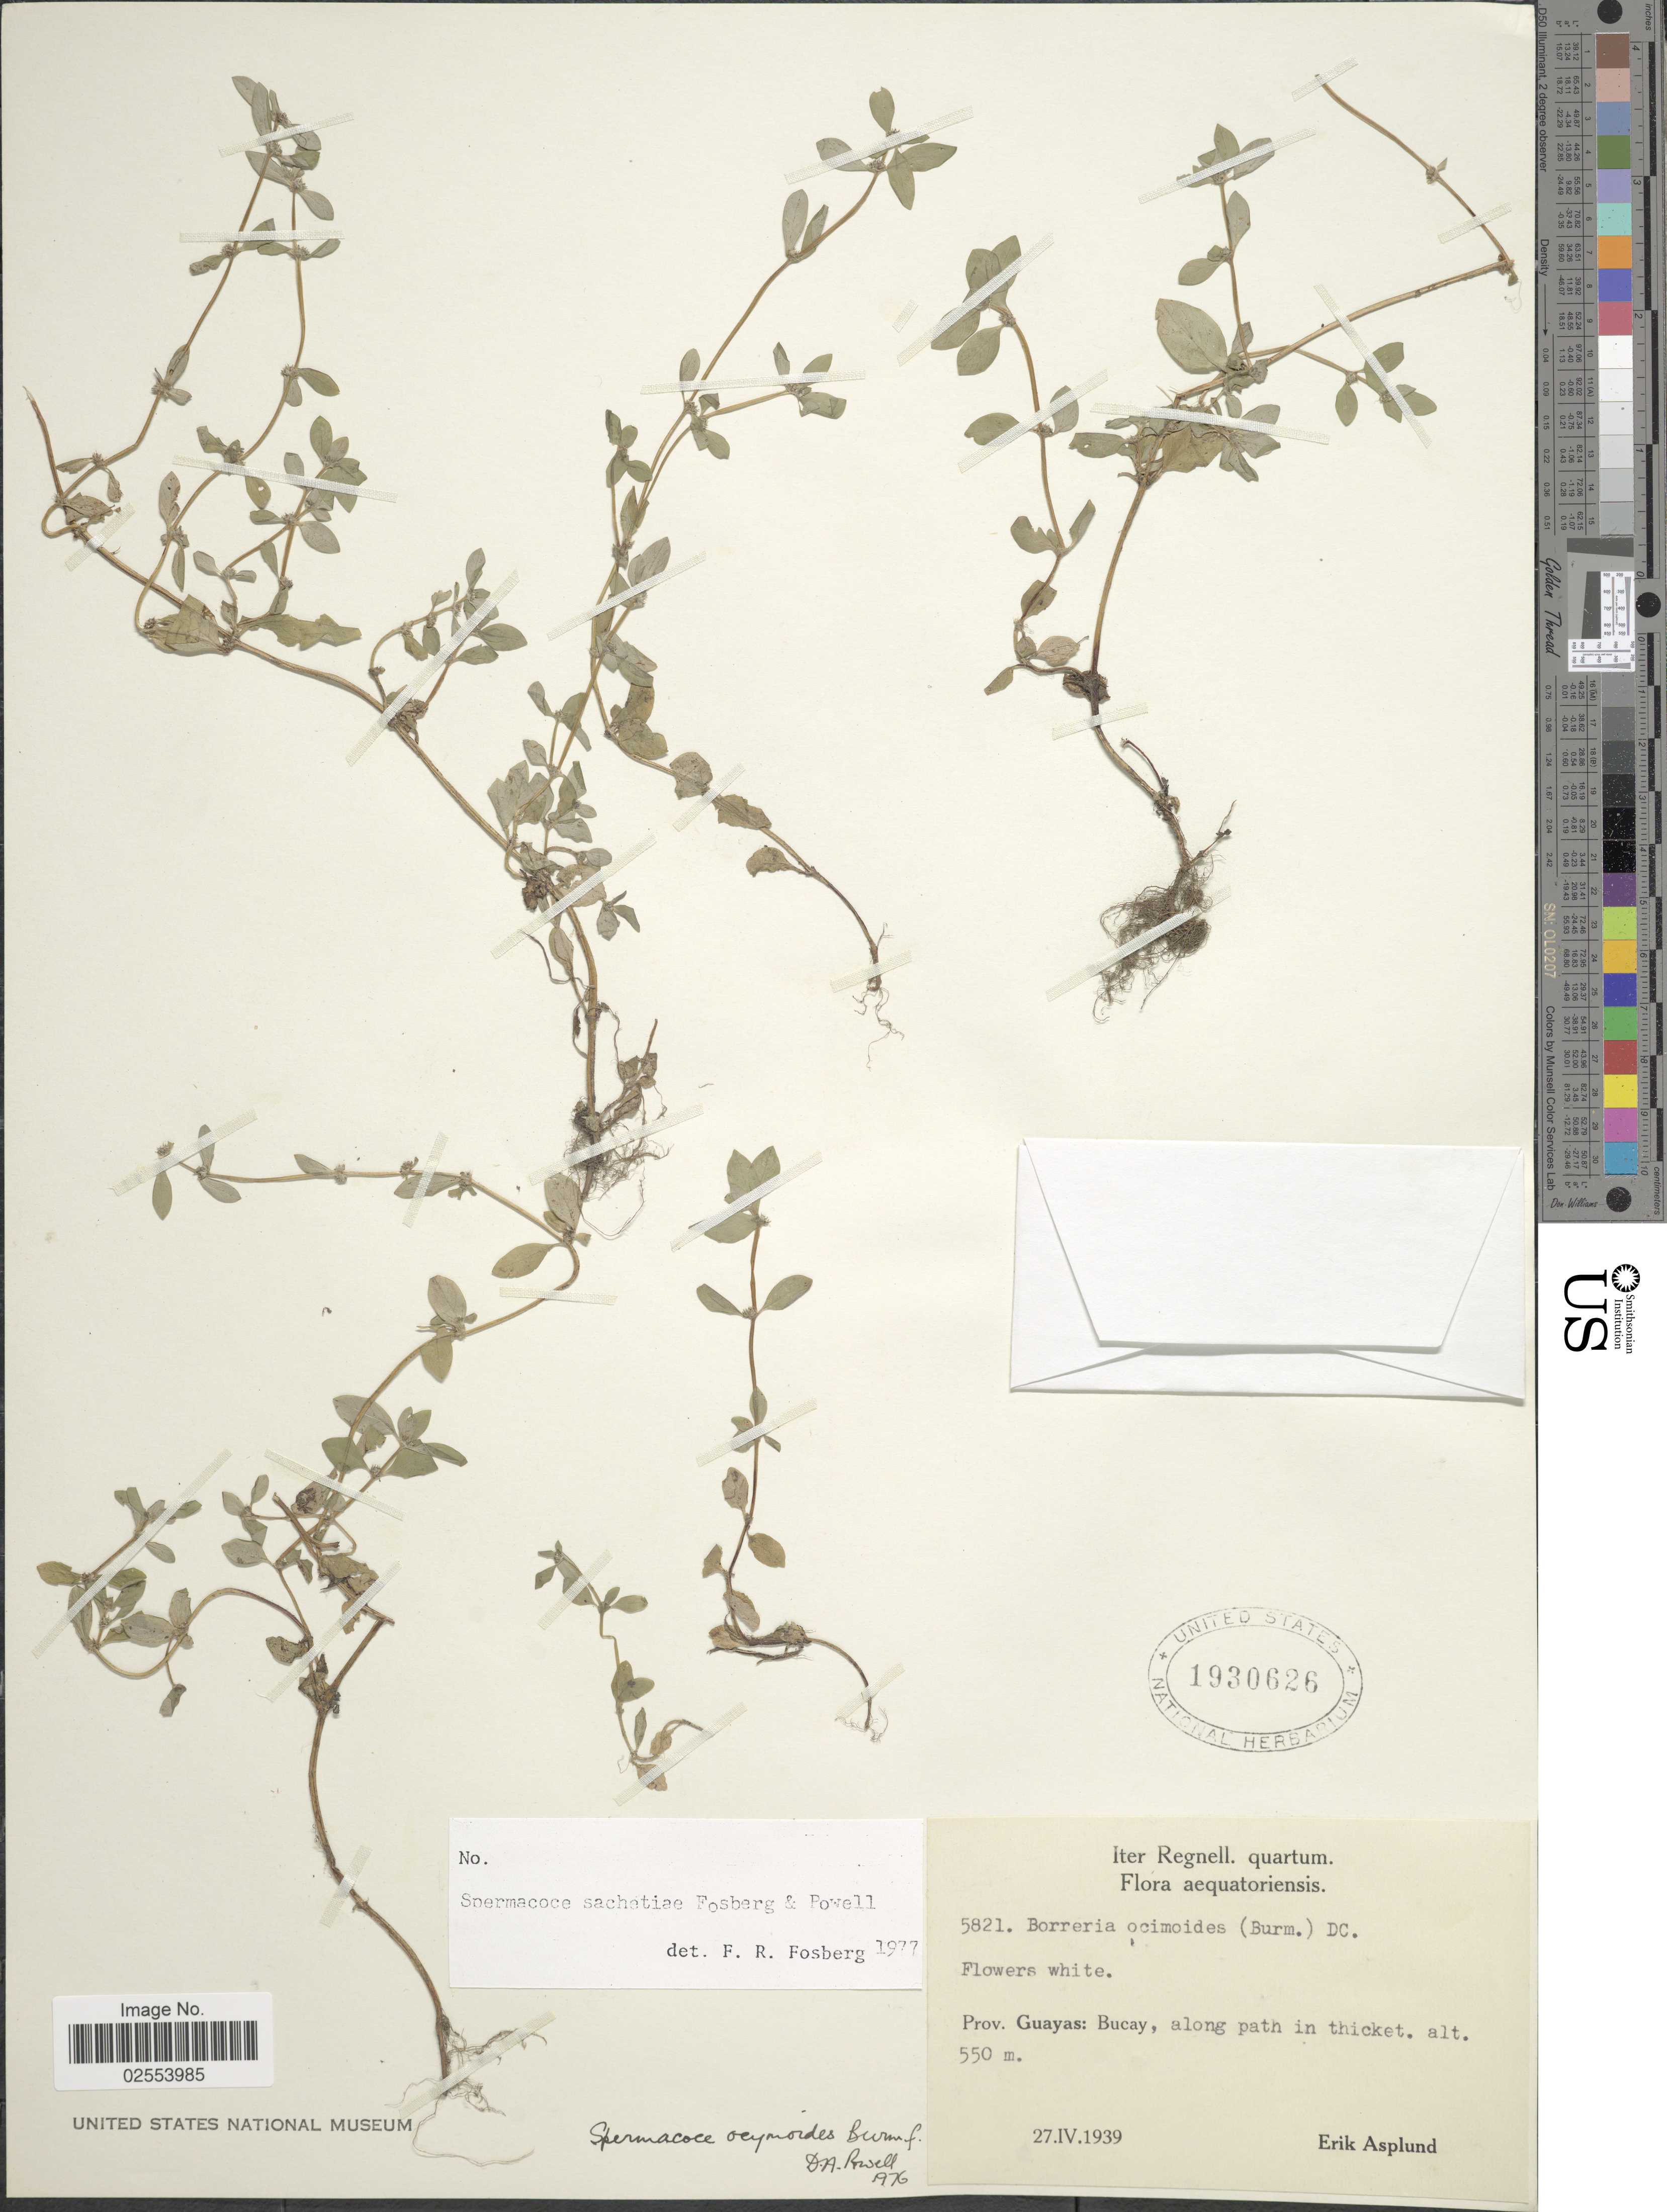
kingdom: Plantae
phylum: Tracheophyta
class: Magnoliopsida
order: Gentianales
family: Rubiaceae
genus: Borreria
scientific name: Borreria ocymoides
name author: (Burm. f.) DC.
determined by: Kirkbride, J. H., Jr.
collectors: E. Asplund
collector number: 5821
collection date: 1939-04-27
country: Ecuador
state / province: Guayas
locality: Iter Regnell, aequatoriensis, Bucay, along path in thicket.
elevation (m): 550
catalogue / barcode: US 1930626